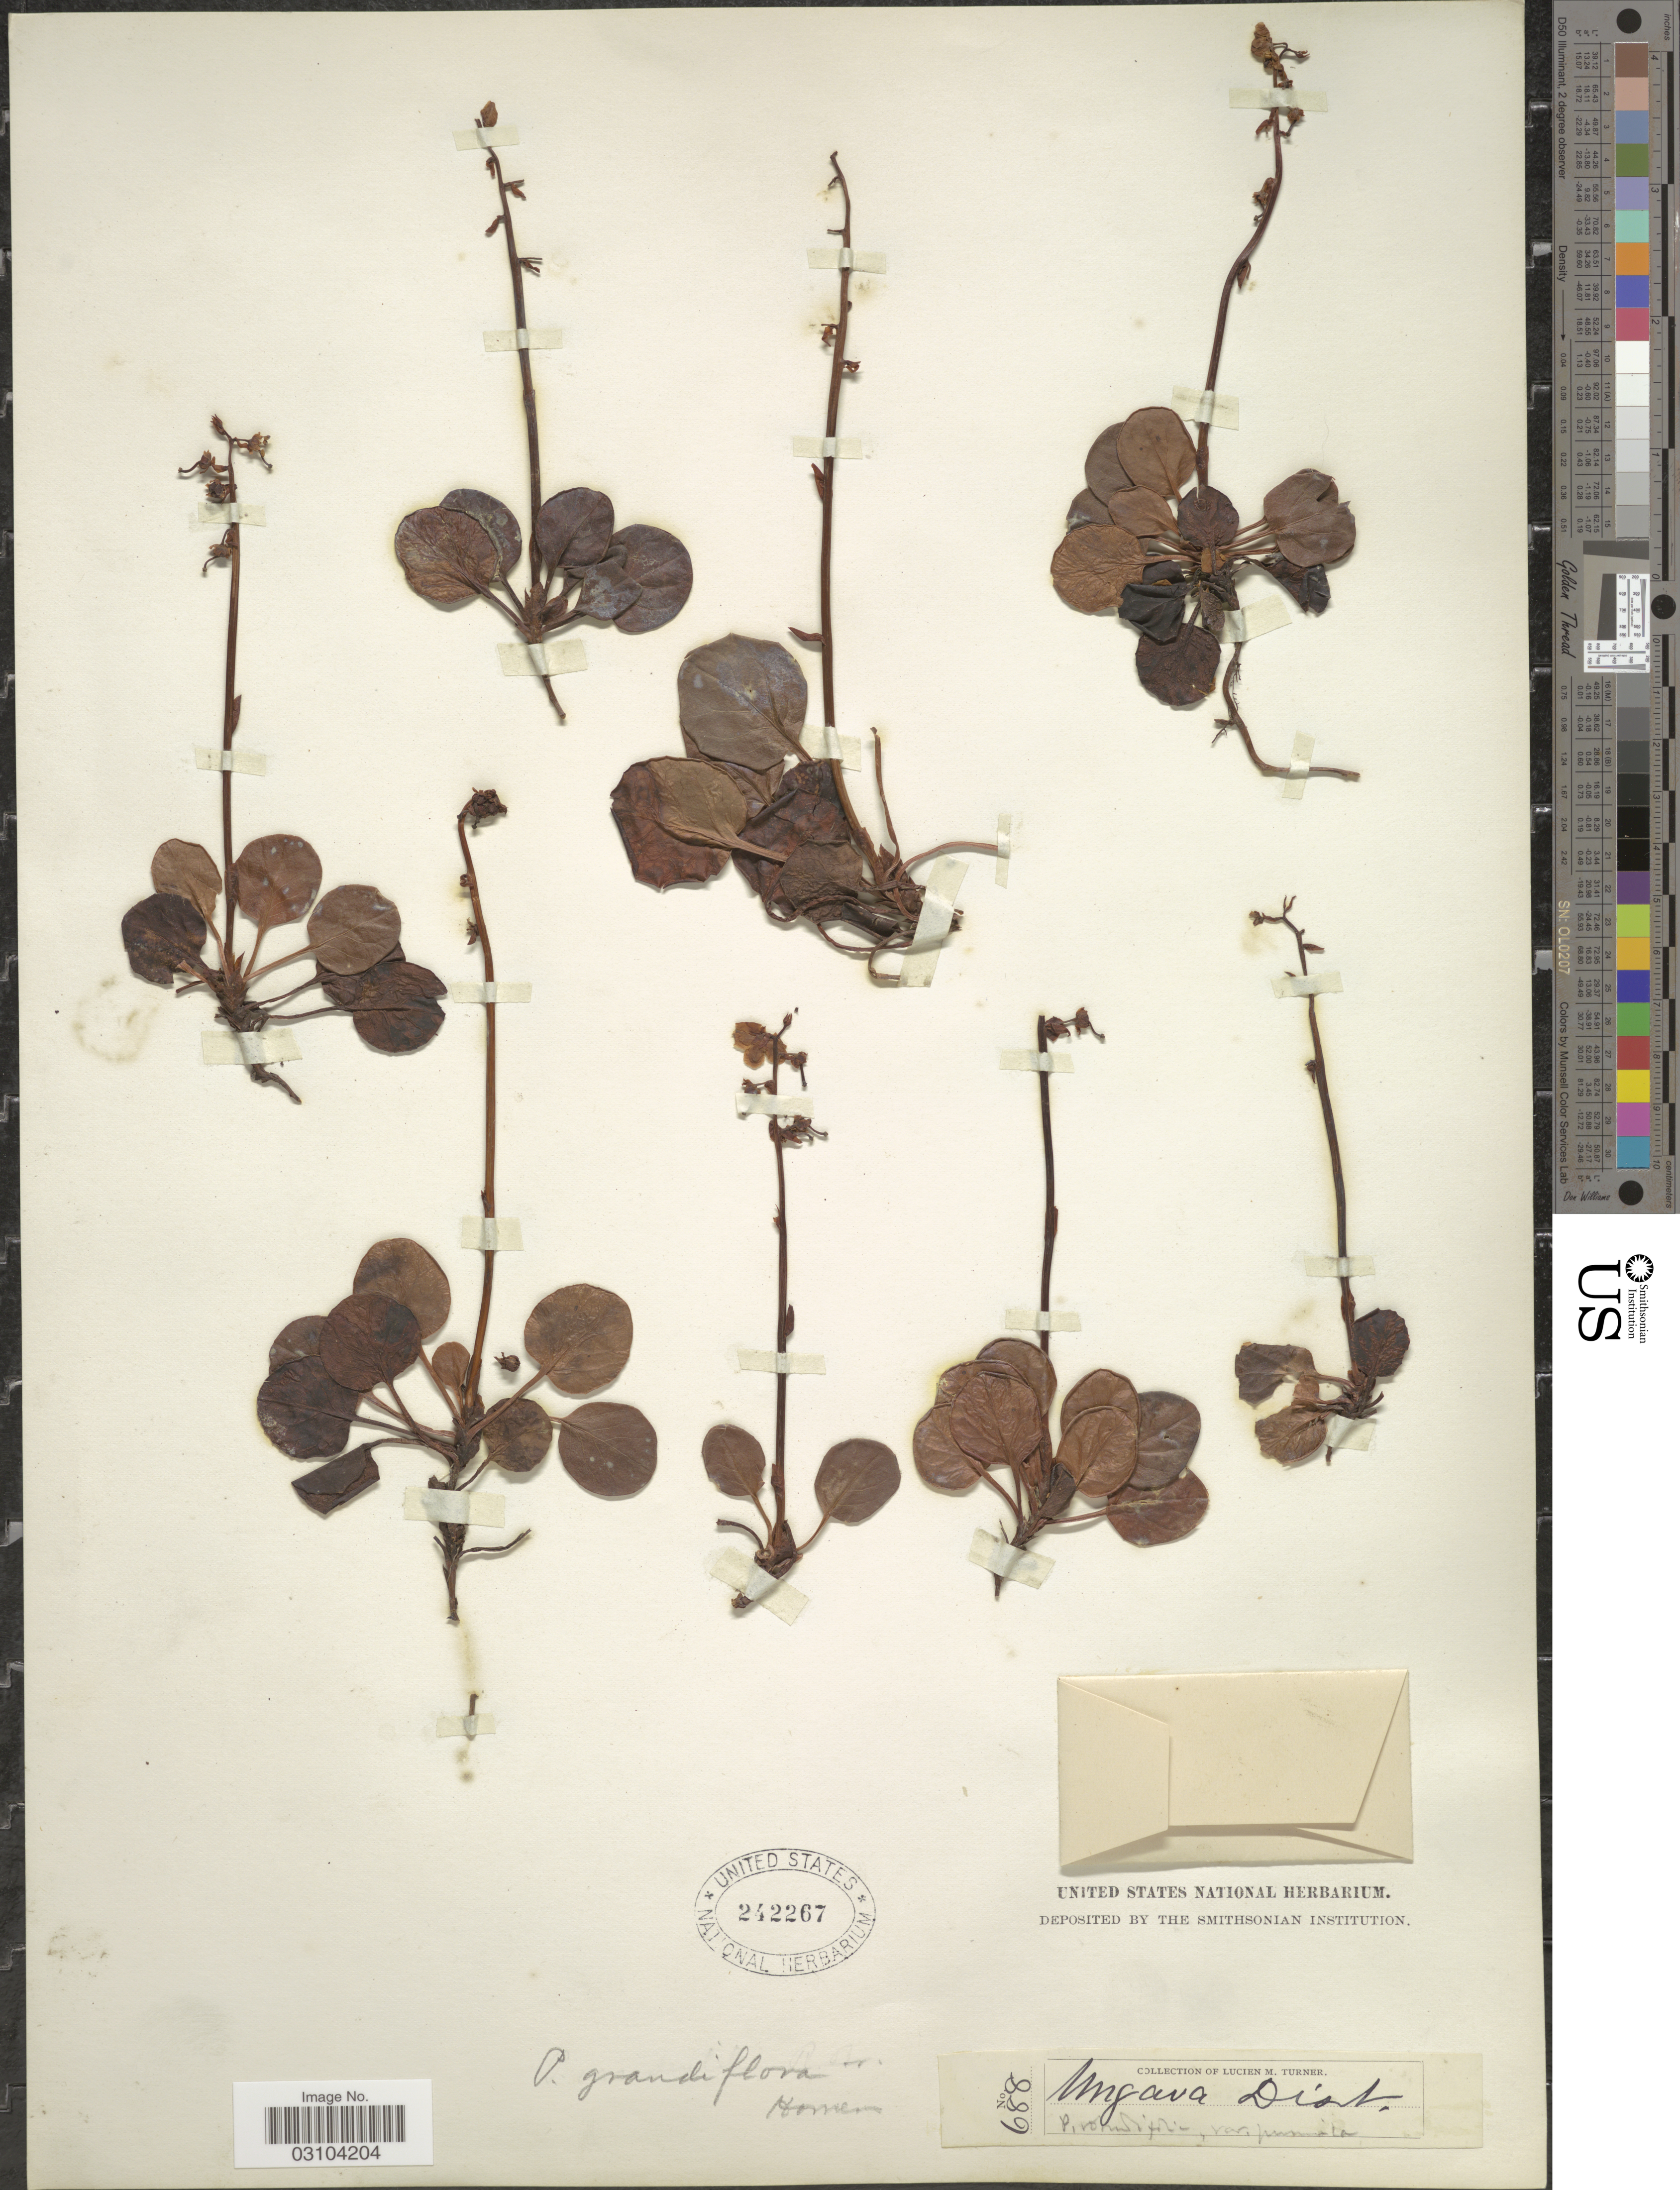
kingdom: Plantae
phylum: Tracheophyta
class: Magnoliopsida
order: Ericales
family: Ericaceae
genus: Pyrola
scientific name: Pyrola grandiflora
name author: Radius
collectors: L. M. Turner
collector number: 688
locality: Ungava Dist.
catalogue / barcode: US 242267